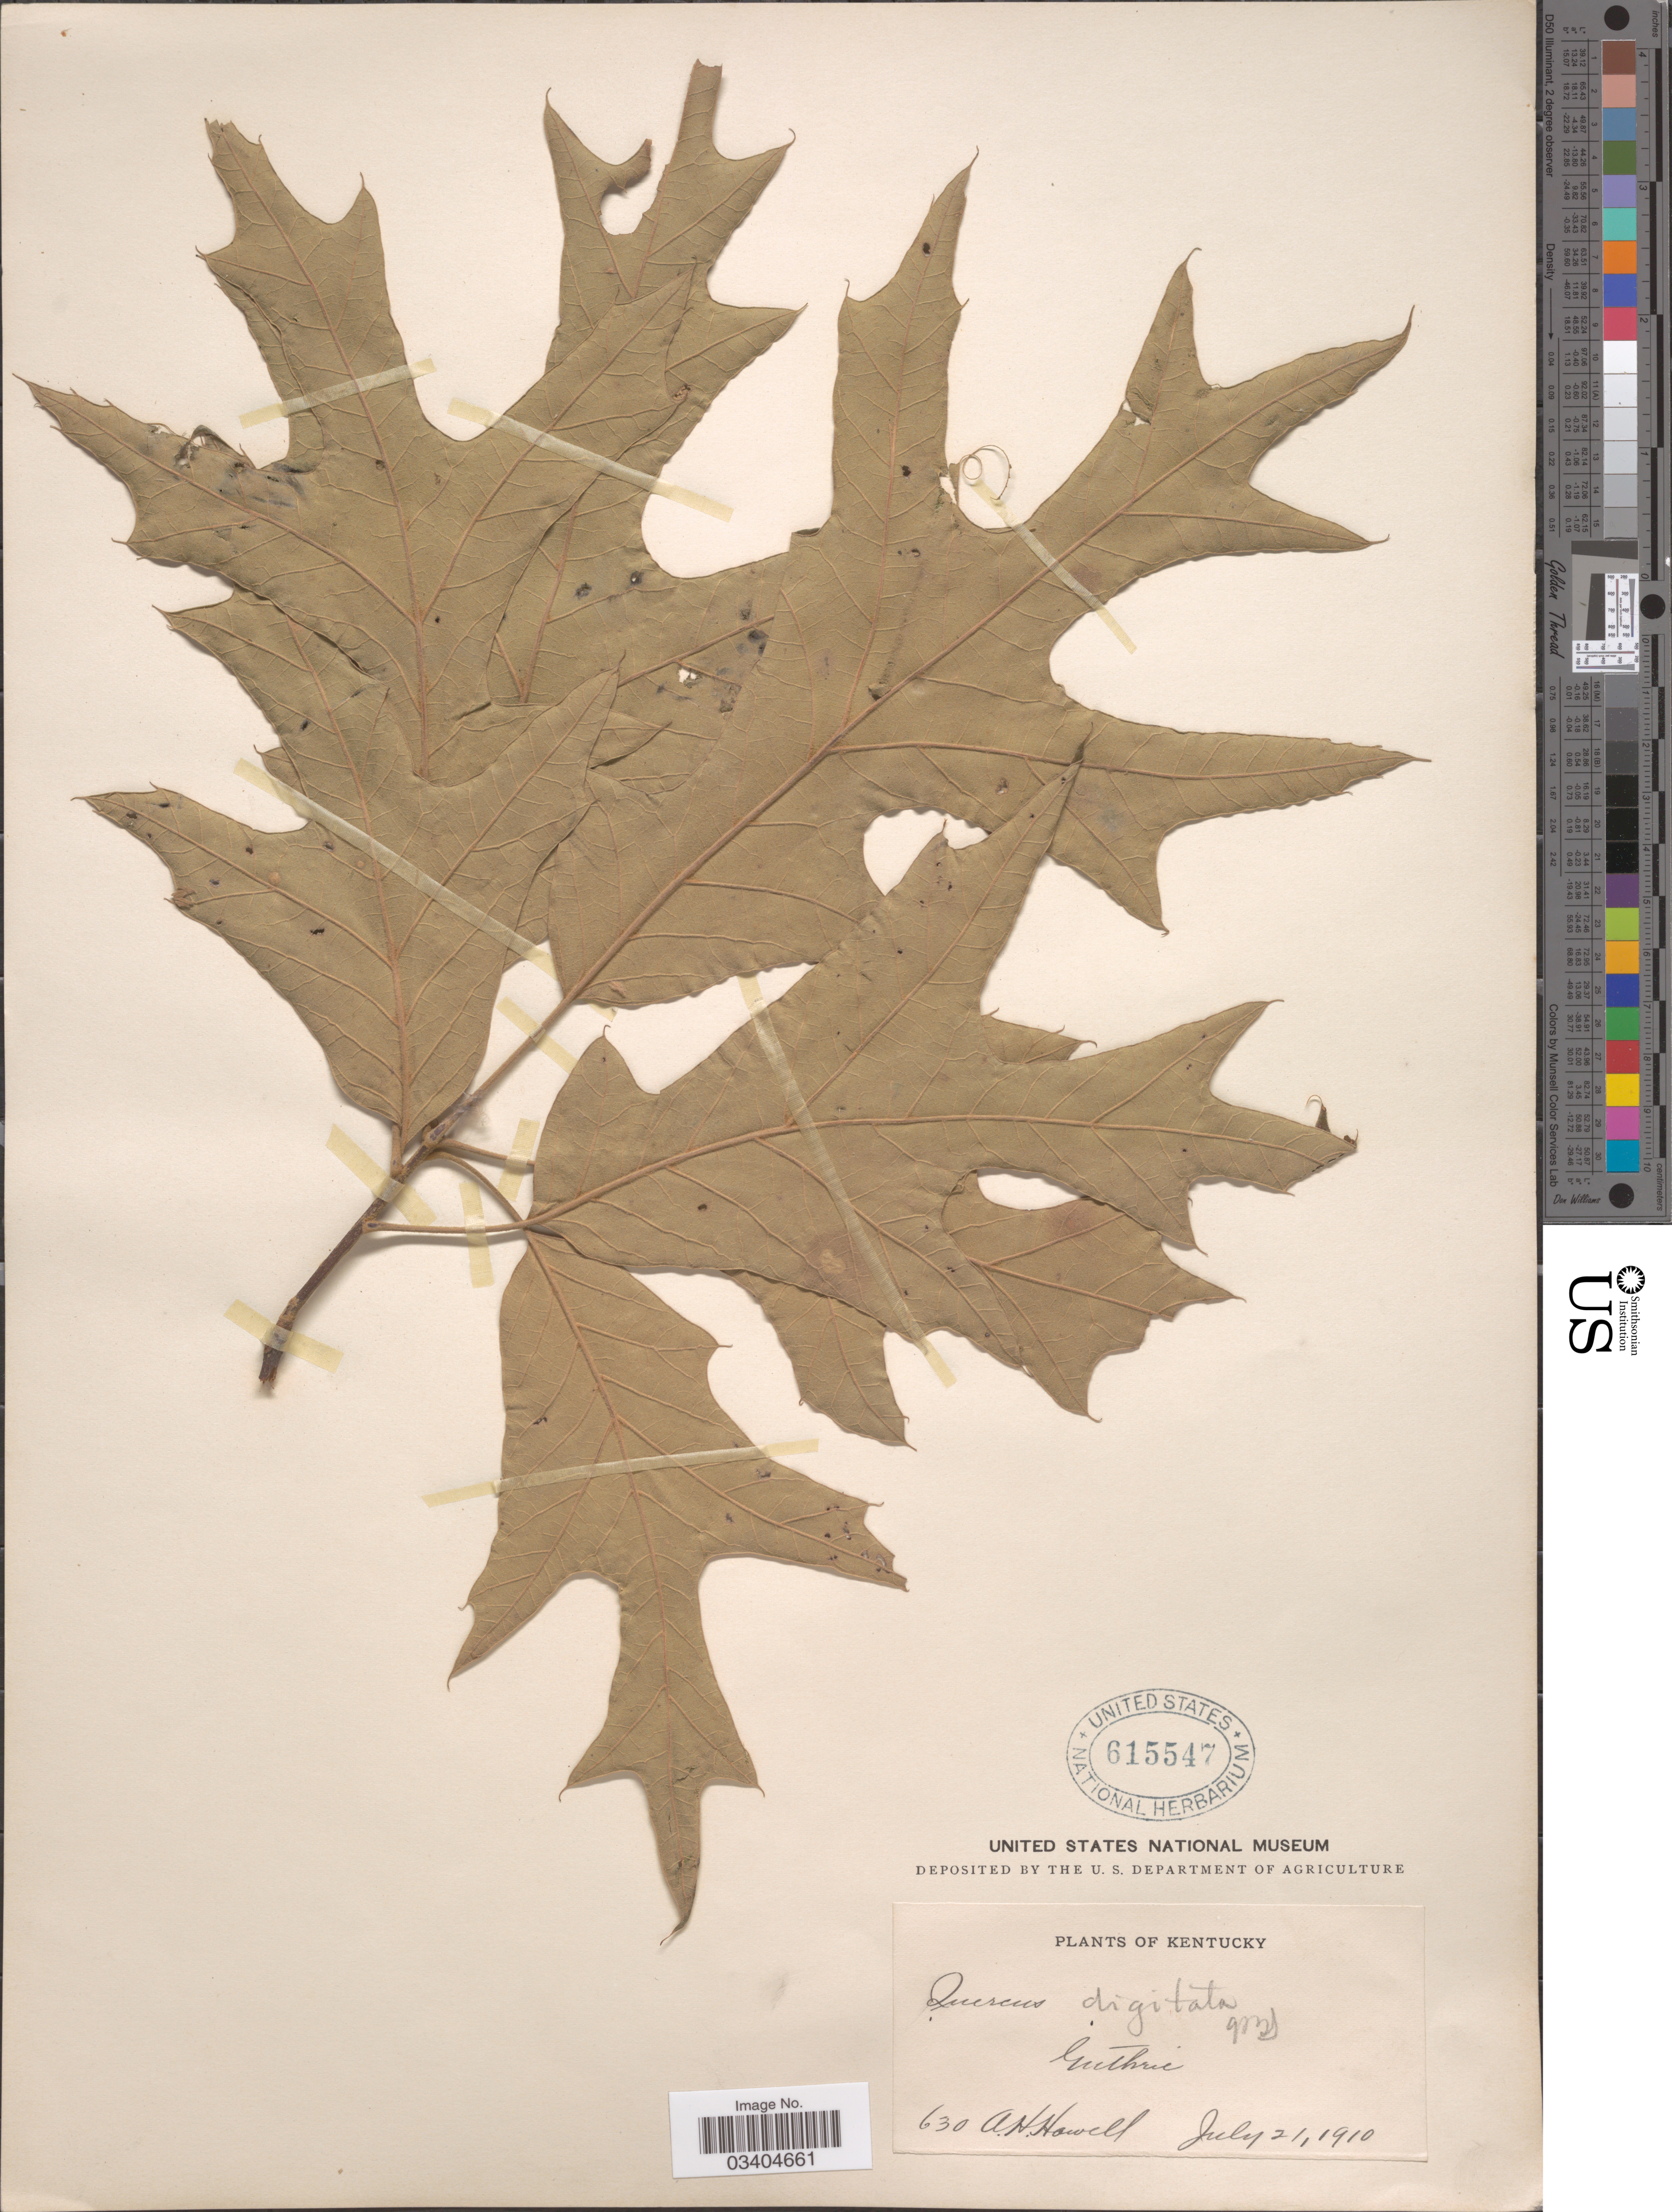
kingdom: Plantae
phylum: Tracheophyta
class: Magnoliopsida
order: Fagales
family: Fagaceae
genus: Quercus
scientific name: Quercus falcata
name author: Michx.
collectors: A. Howell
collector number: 630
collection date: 1910-07-21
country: United States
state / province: Kentucky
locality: Guthrie.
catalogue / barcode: US 615547